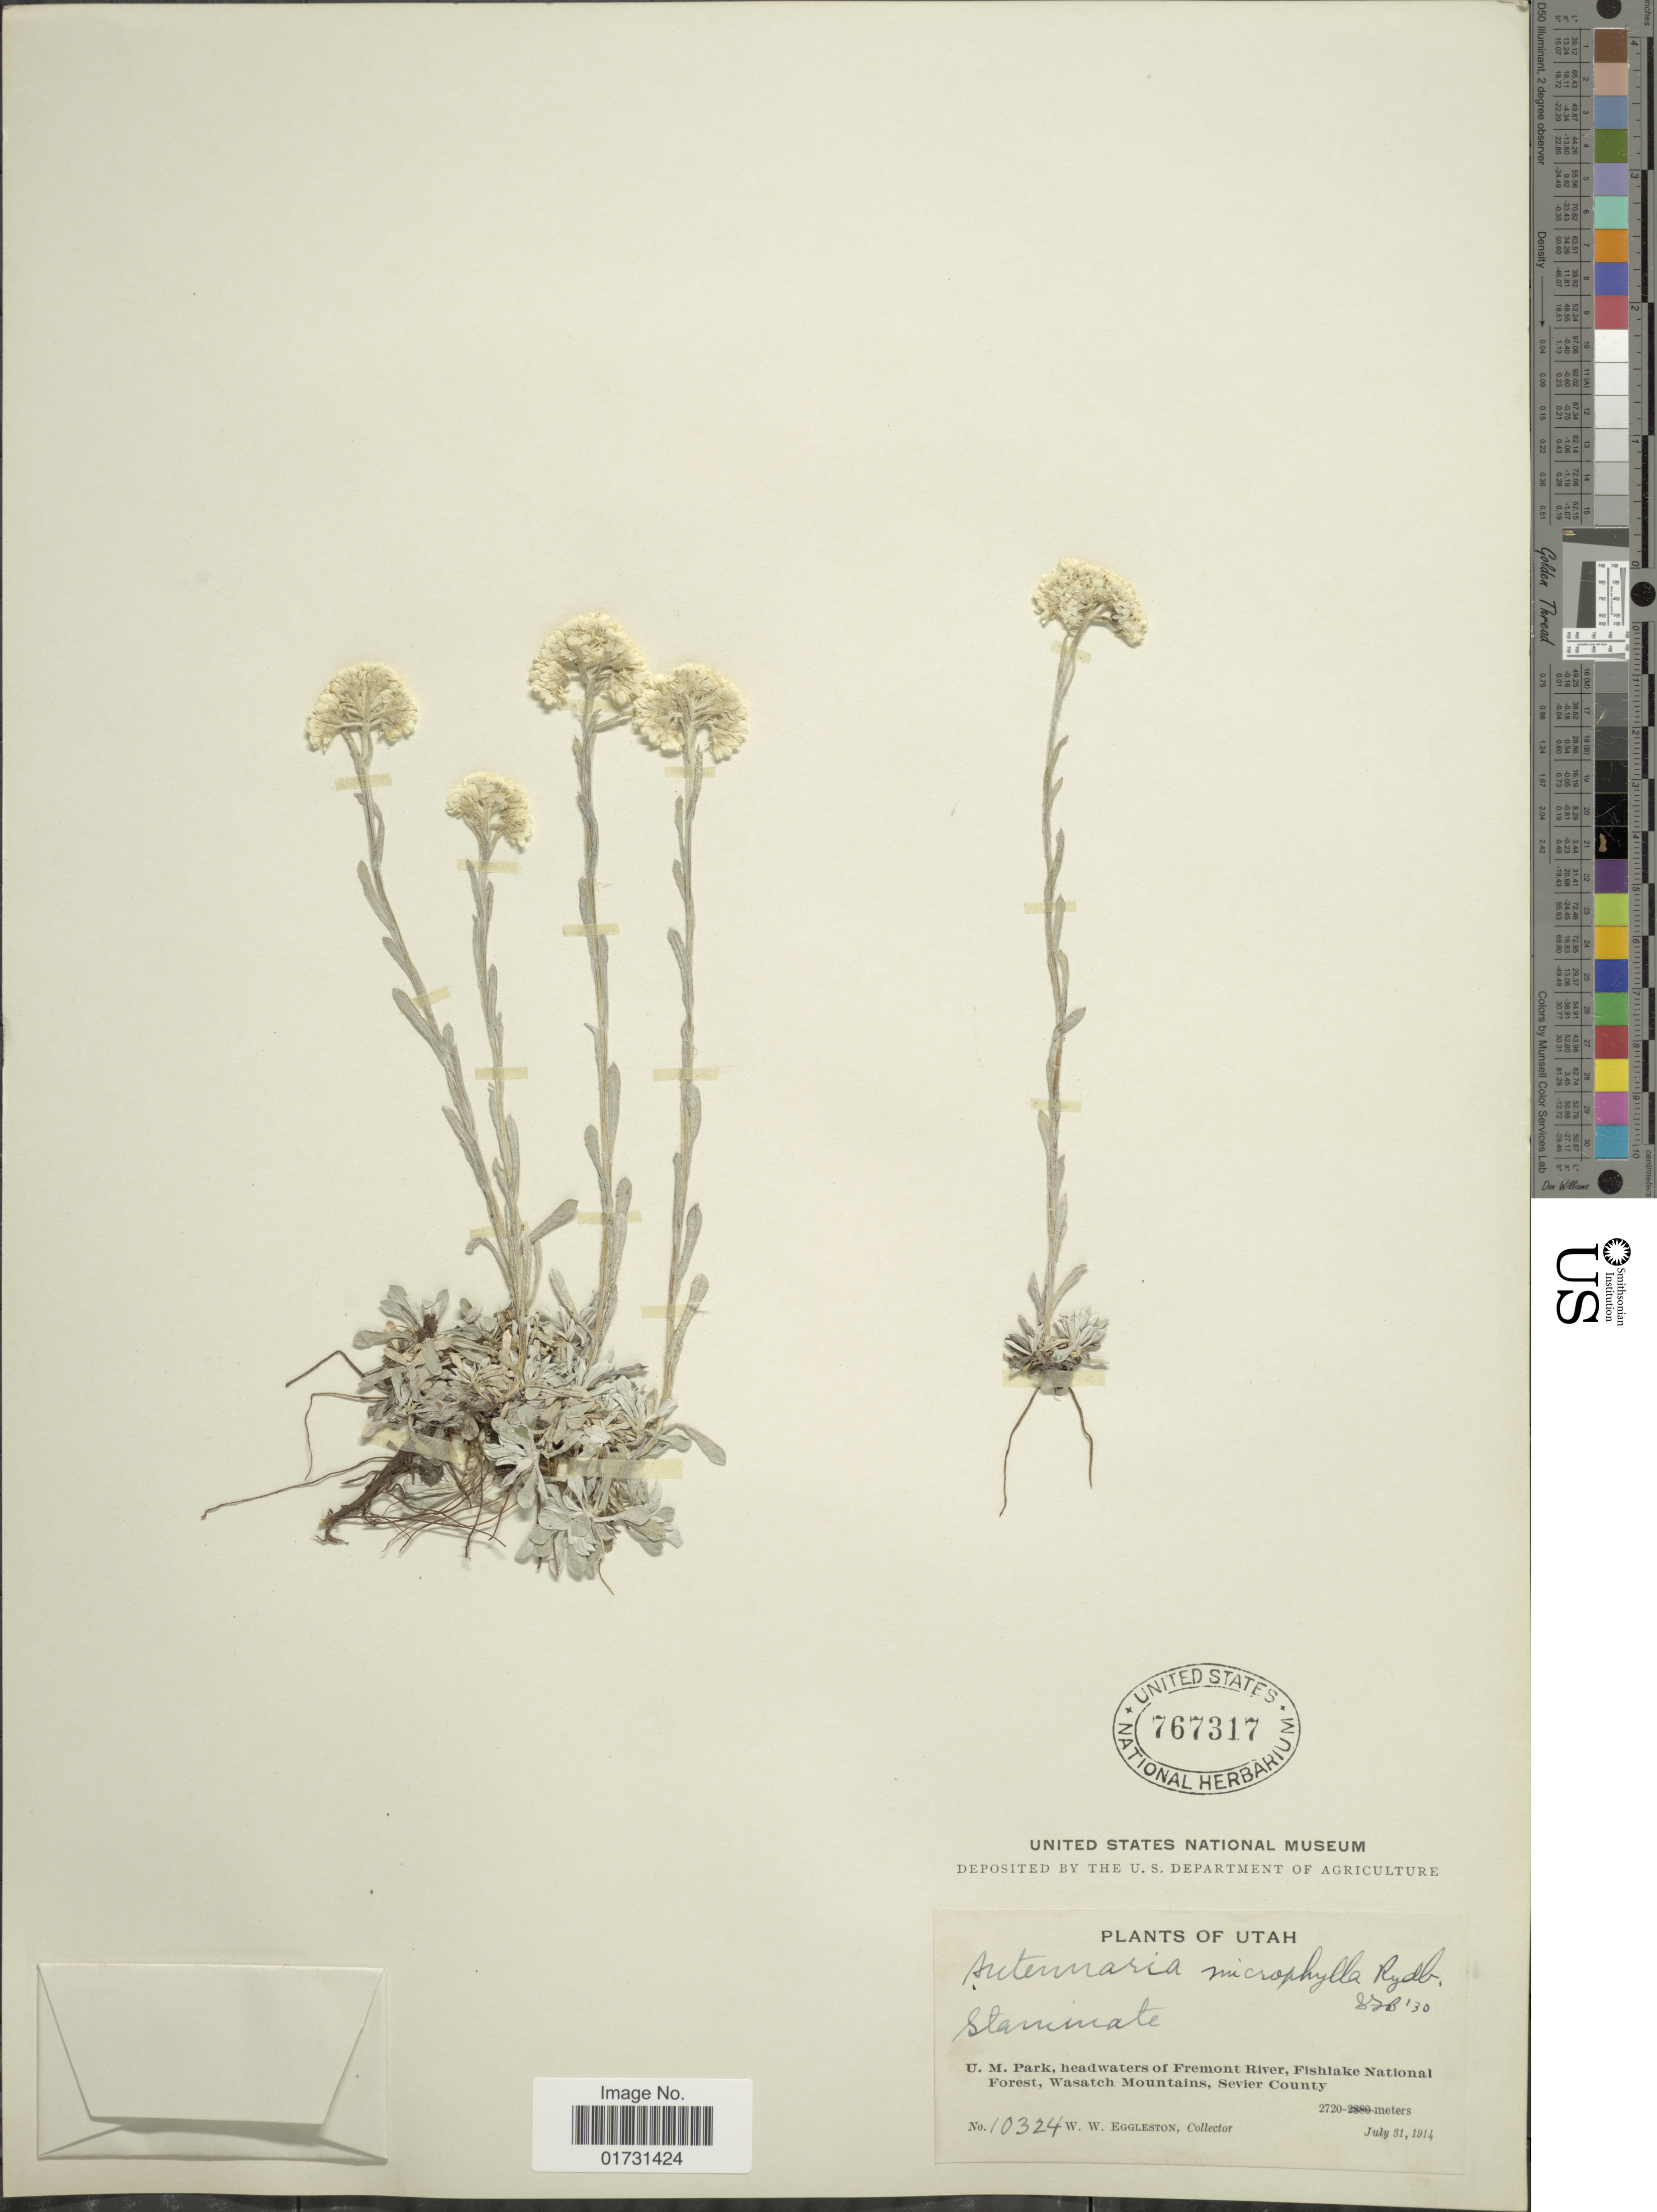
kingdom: Plantae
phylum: Tracheophyta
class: Magnoliopsida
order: Asterales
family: Asteraceae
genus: Antennaria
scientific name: Antennaria microphylla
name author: Rydb.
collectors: W. W. Eggleston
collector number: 10324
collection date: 1914-07-31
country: United States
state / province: Utah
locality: Stanimate, U. M. Park, headwaters of Fremont River, Fishlake National Forest, Wasatch Mountains, Sevier County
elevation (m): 2720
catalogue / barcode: US 767317